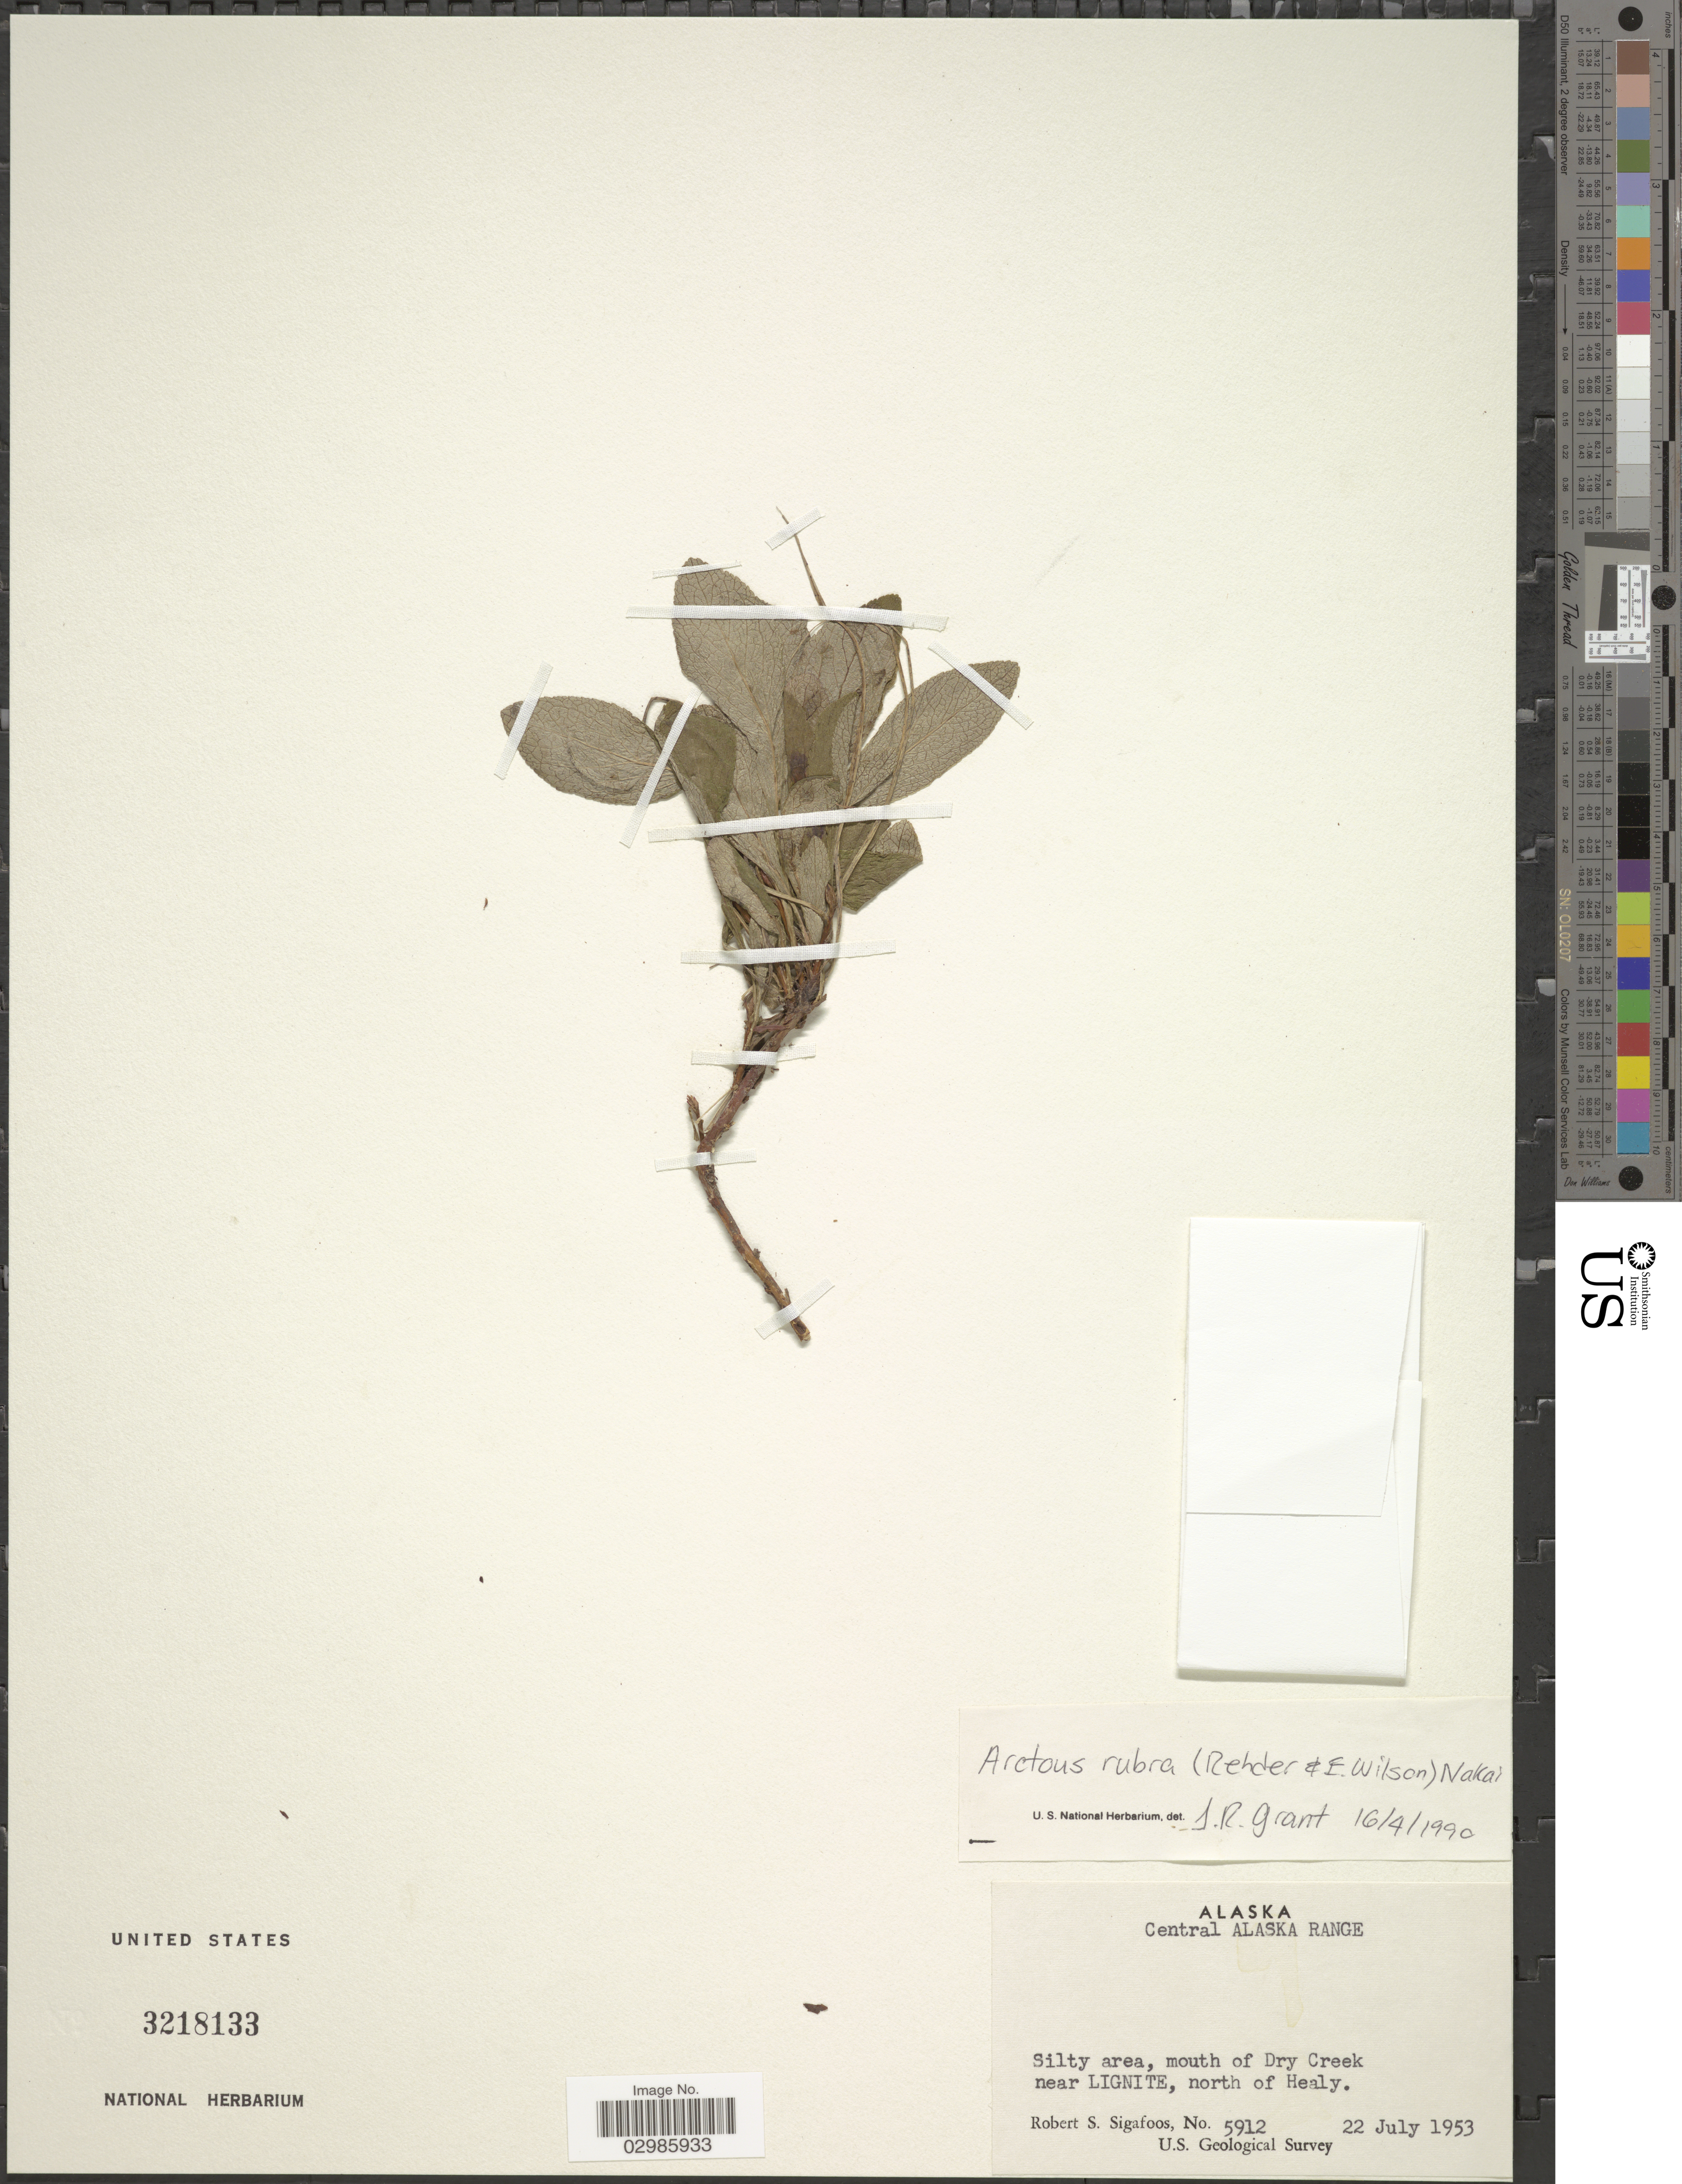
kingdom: Plantae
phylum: Tracheophyta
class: Magnoliopsida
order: Ericales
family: Ericaceae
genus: Arctous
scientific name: Arctous rubra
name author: (Rehder & E.H. Wilson) Nakai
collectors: R. Sigafoos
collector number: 5912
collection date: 1953-07-22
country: United States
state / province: Alaska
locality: Central Alaska Range. Silty area, mouth of Dry Creek near Lignite, north of Healy.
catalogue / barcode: US 3218133